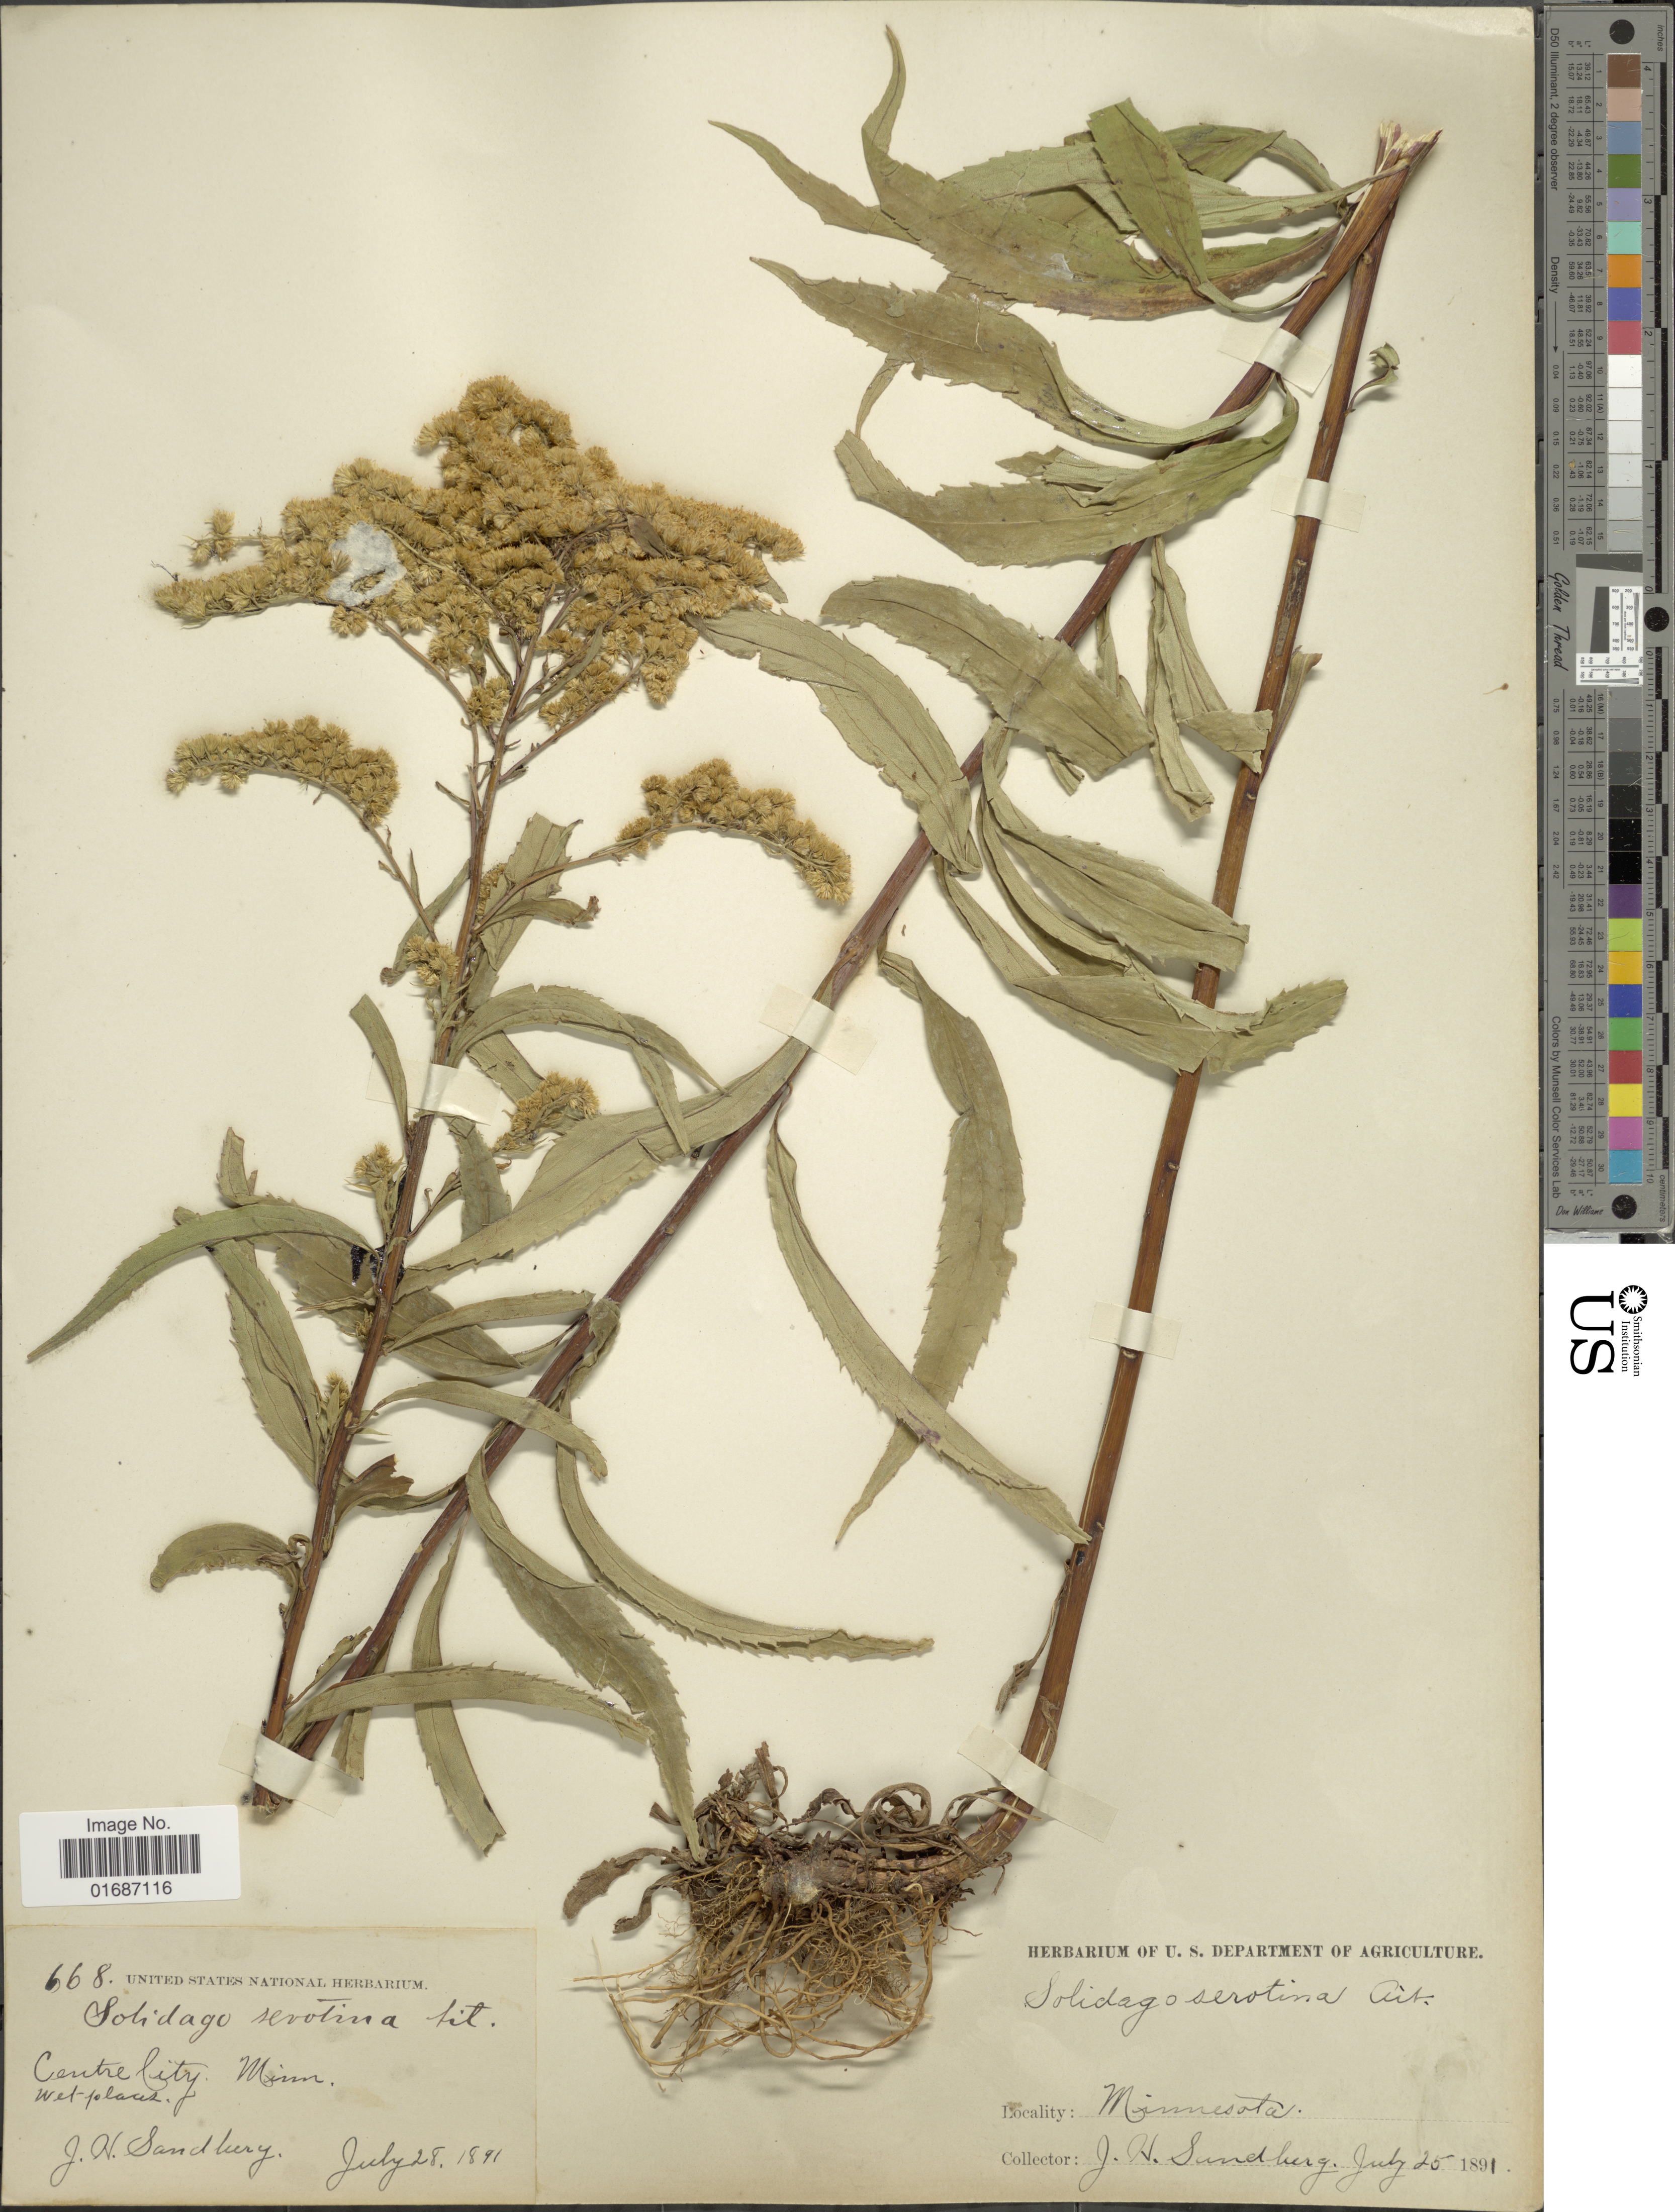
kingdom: Plantae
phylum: Tracheophyta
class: Magnoliopsida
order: Asterales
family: Asteraceae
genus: Solidago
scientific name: Solidago gigantea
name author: Aiton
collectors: J. H. Sandberg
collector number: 668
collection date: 1891-07-28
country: United States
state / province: Minnesota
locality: Centre City